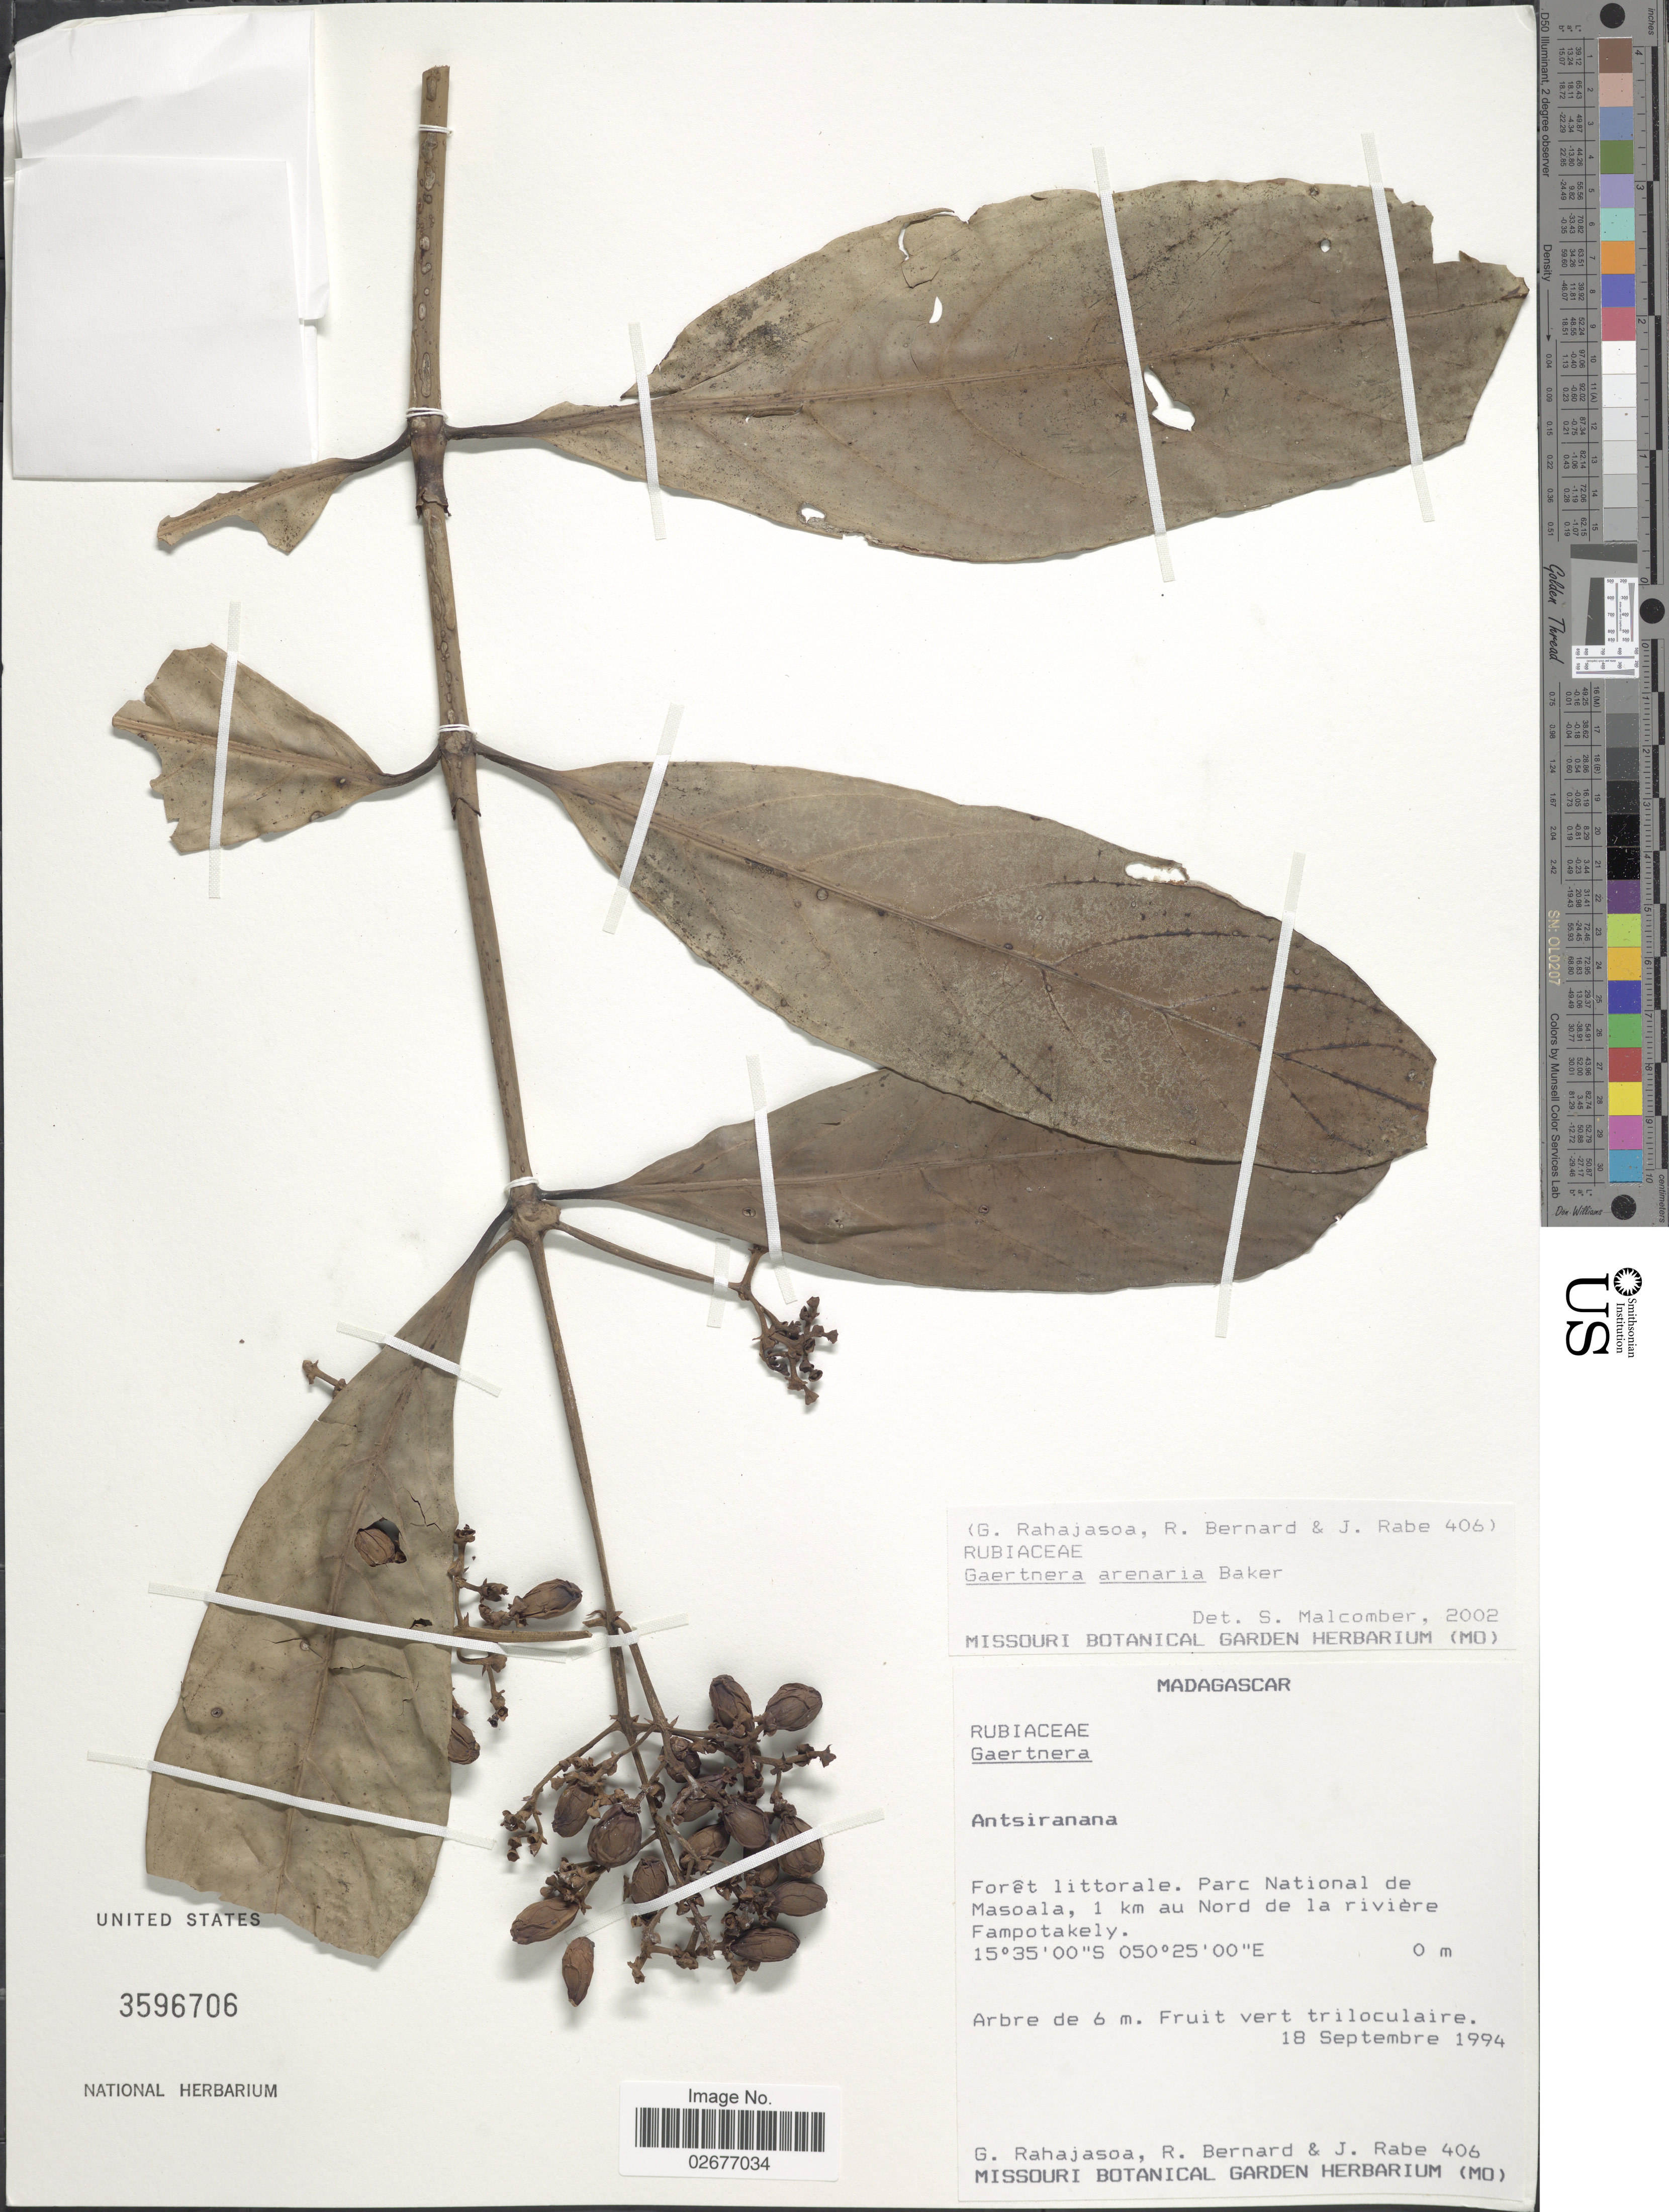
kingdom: Plantae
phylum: Tracheophyta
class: Magnoliopsida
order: Gentianales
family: Rubiaceae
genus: Gaertnera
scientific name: Gaertnera arenaria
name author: Baker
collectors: G. Rahajasoa, R. Bernard & J. Rabe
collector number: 406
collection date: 1994-09-18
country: Madagascar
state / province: Sava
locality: Foret littorale, Parc National de Masoala, 1 km au Nord de la riviere Fampotakely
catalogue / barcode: US 3596706